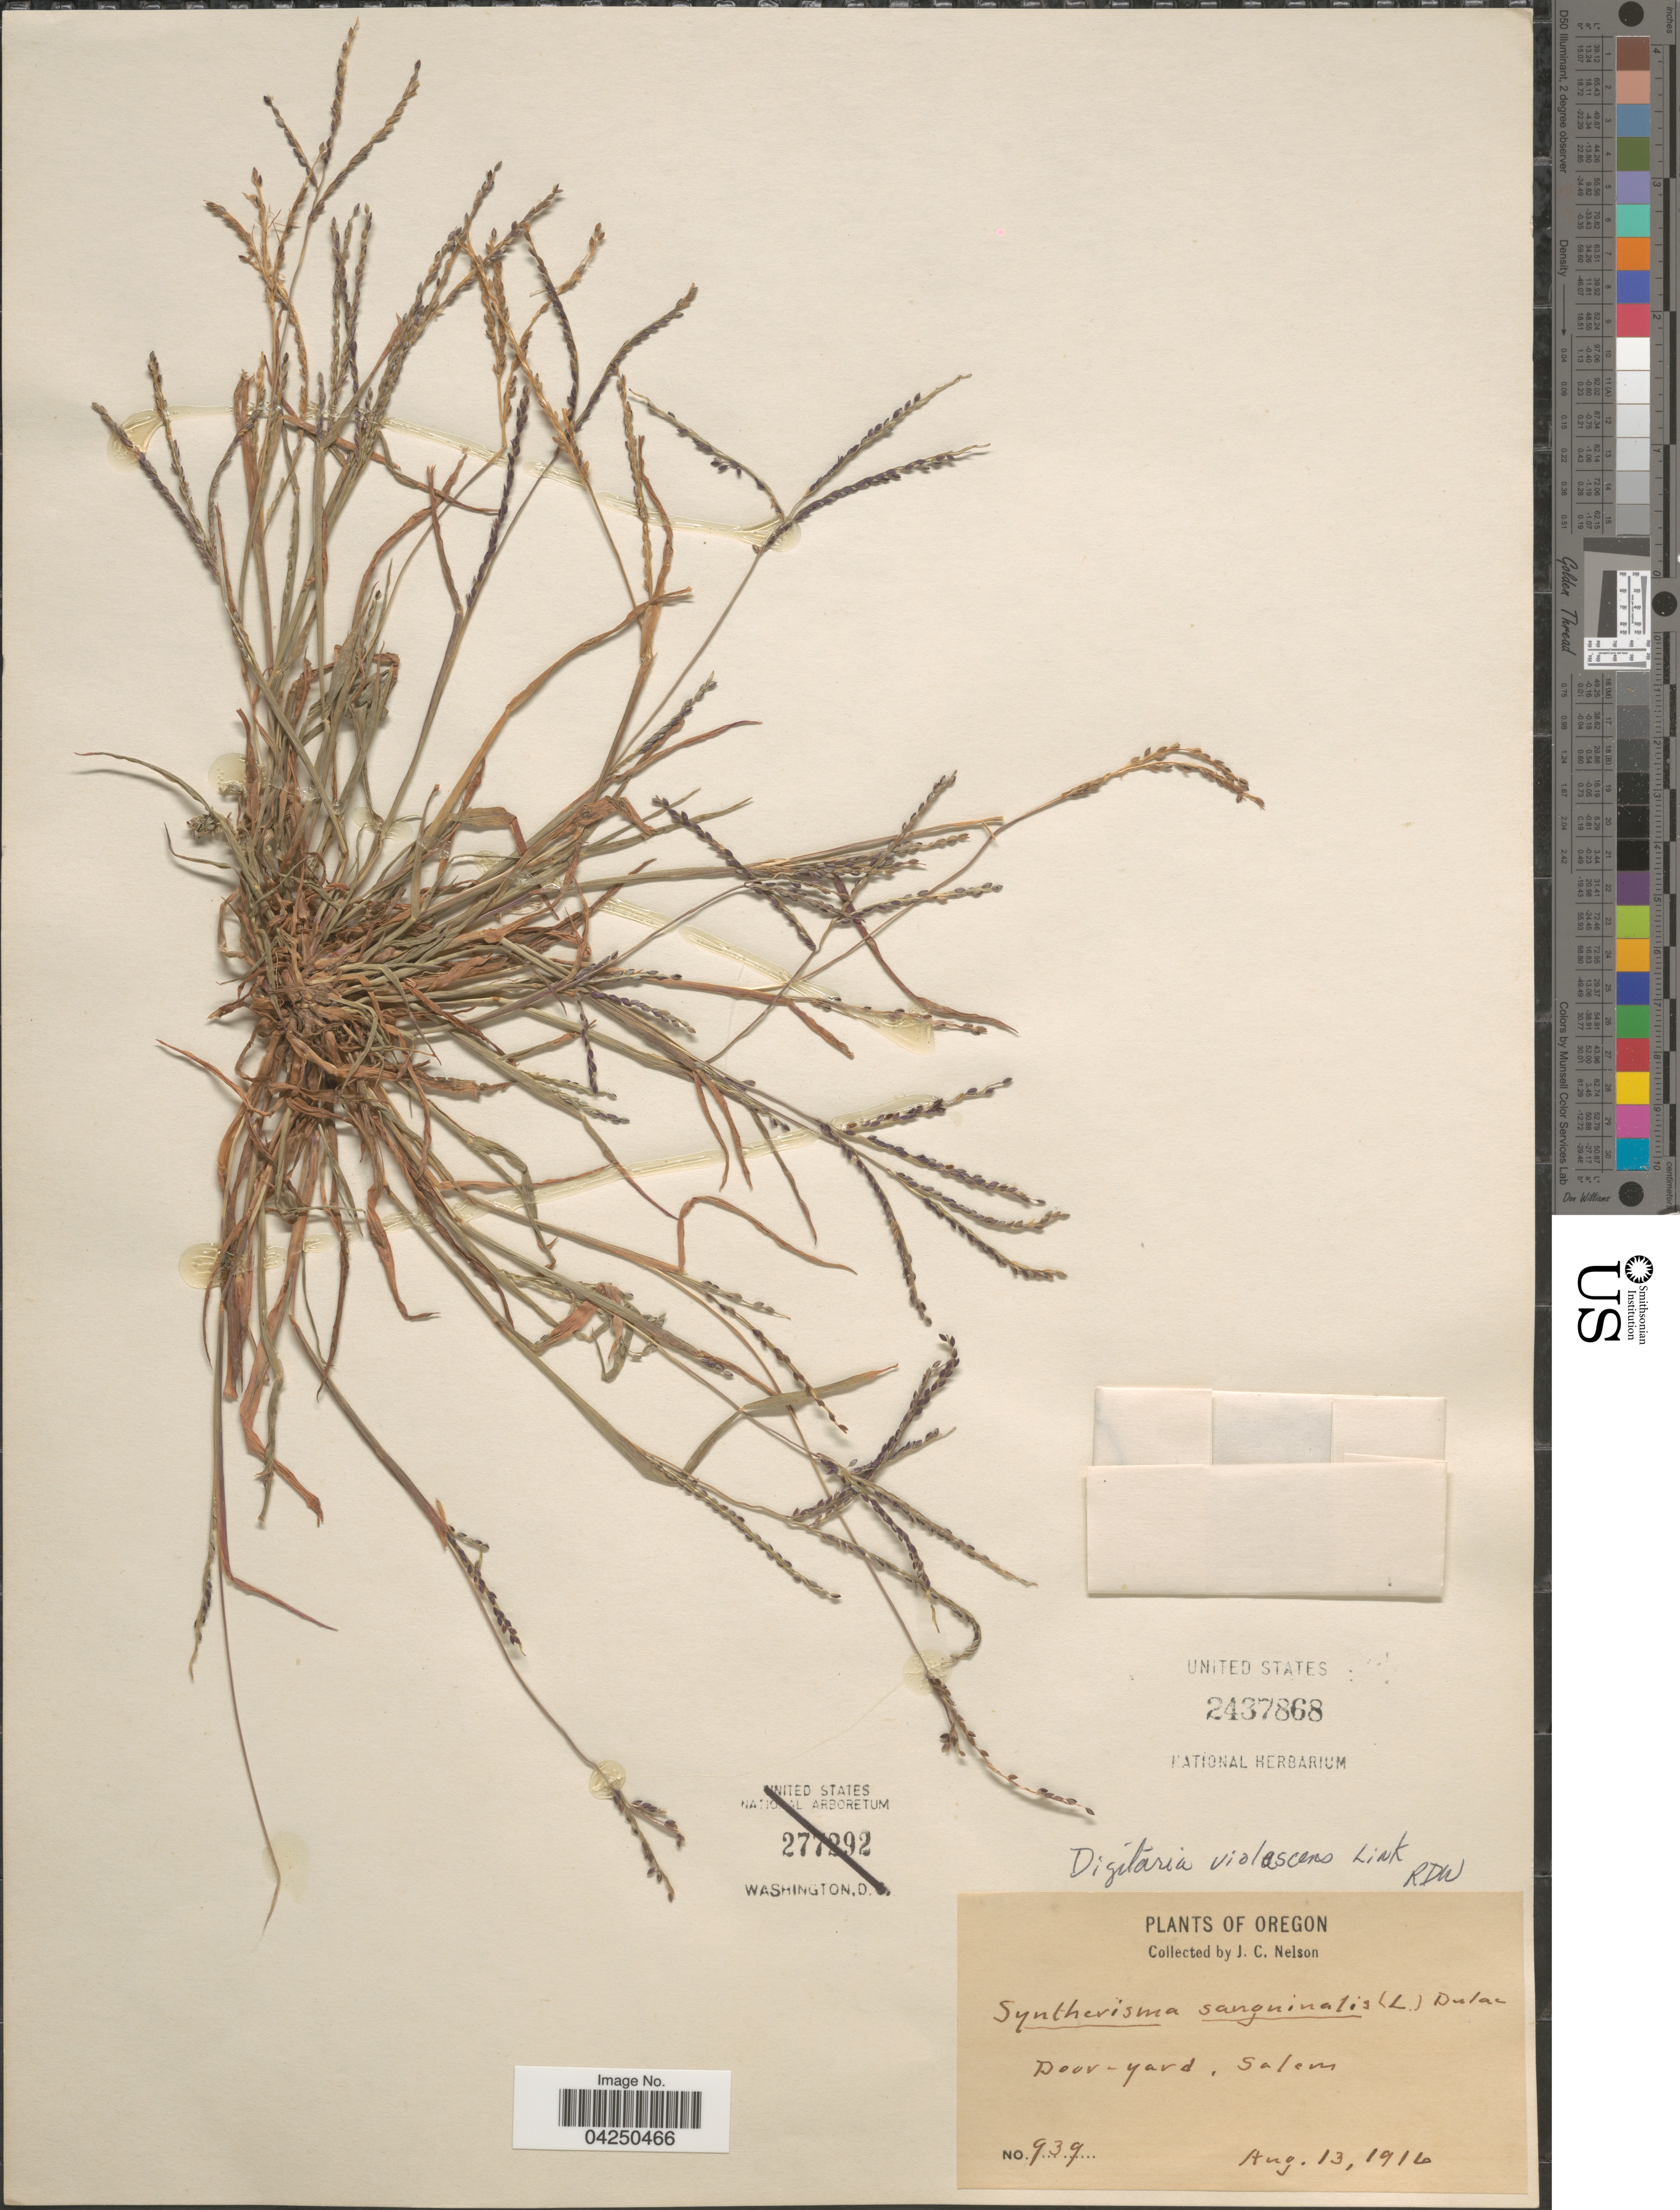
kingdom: Plantae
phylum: Tracheophyta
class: Liliopsida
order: Poales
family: Poaceae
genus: Digitaria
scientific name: Digitaria violascens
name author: Link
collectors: J. C. Nelson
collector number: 939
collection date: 1916-08-13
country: United States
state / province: Oregon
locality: Door-yard, Salem.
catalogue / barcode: US 2437868